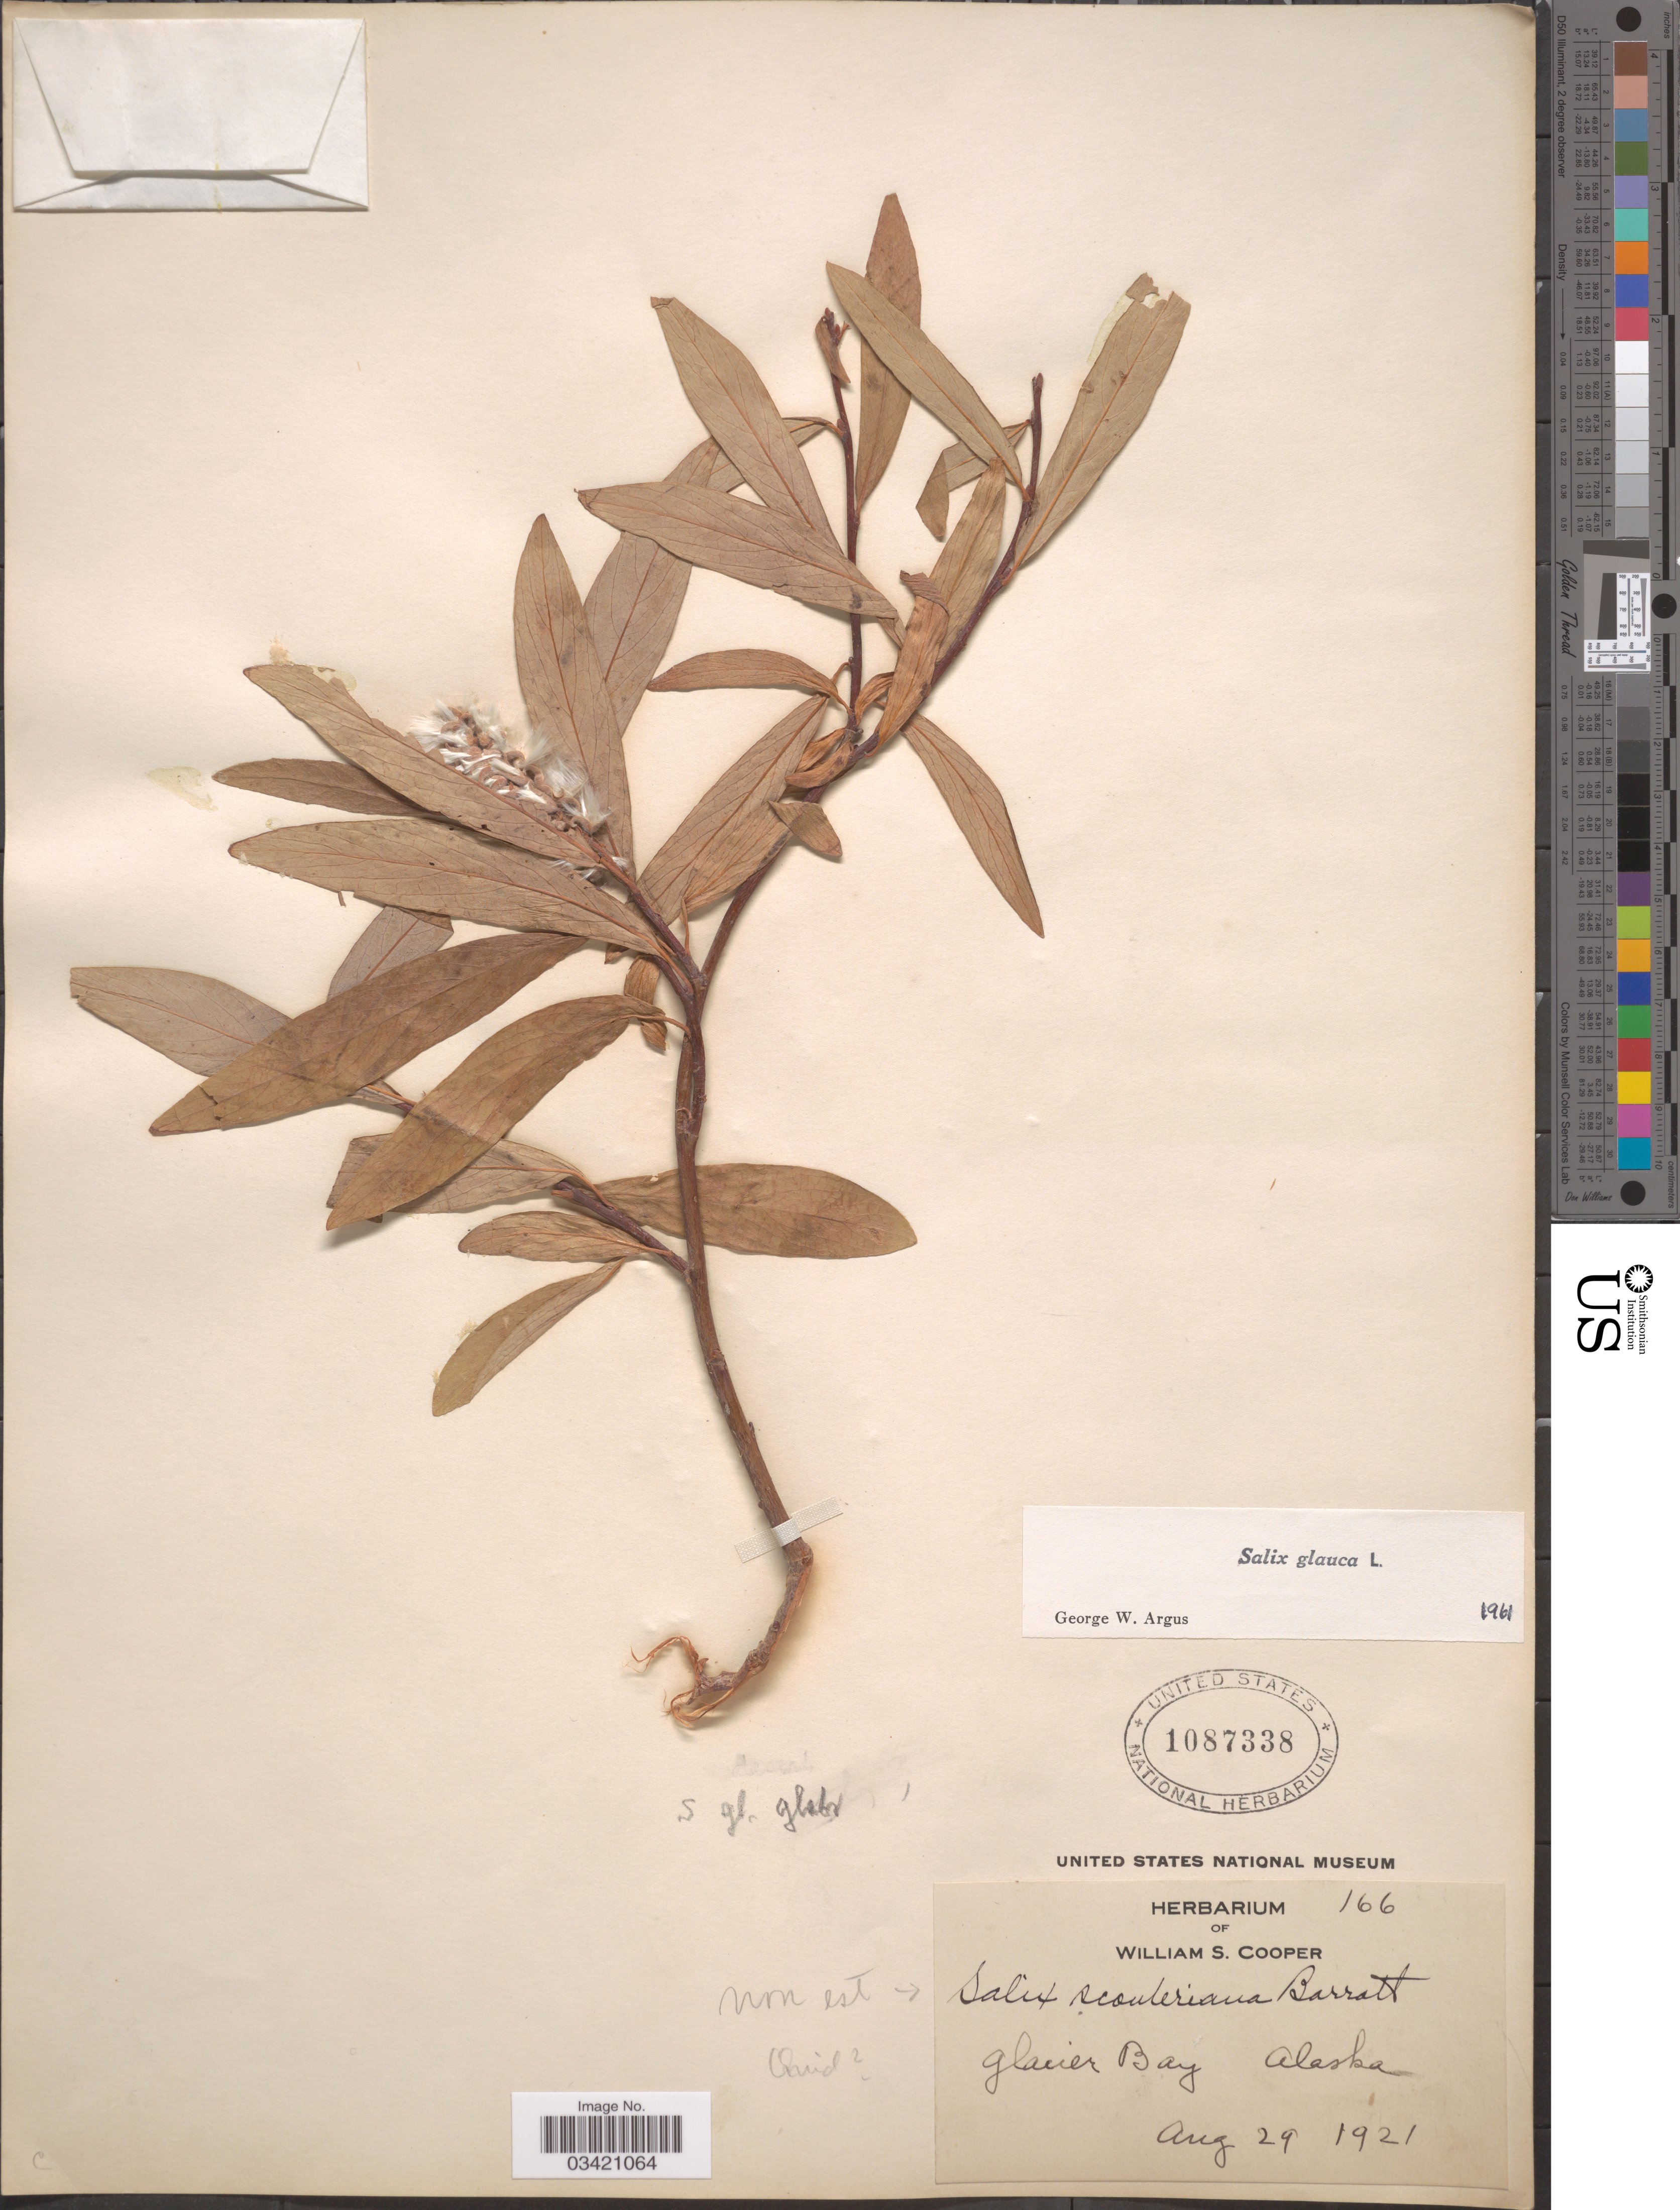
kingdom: Plantae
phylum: Tracheophyta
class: Magnoliopsida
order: Malpighiales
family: Salicaceae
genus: Salix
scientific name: Salix glauca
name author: L.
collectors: W. Cooper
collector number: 166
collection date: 1921-08-29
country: United States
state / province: Alaska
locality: Glacier Bay.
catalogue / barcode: US 1087338